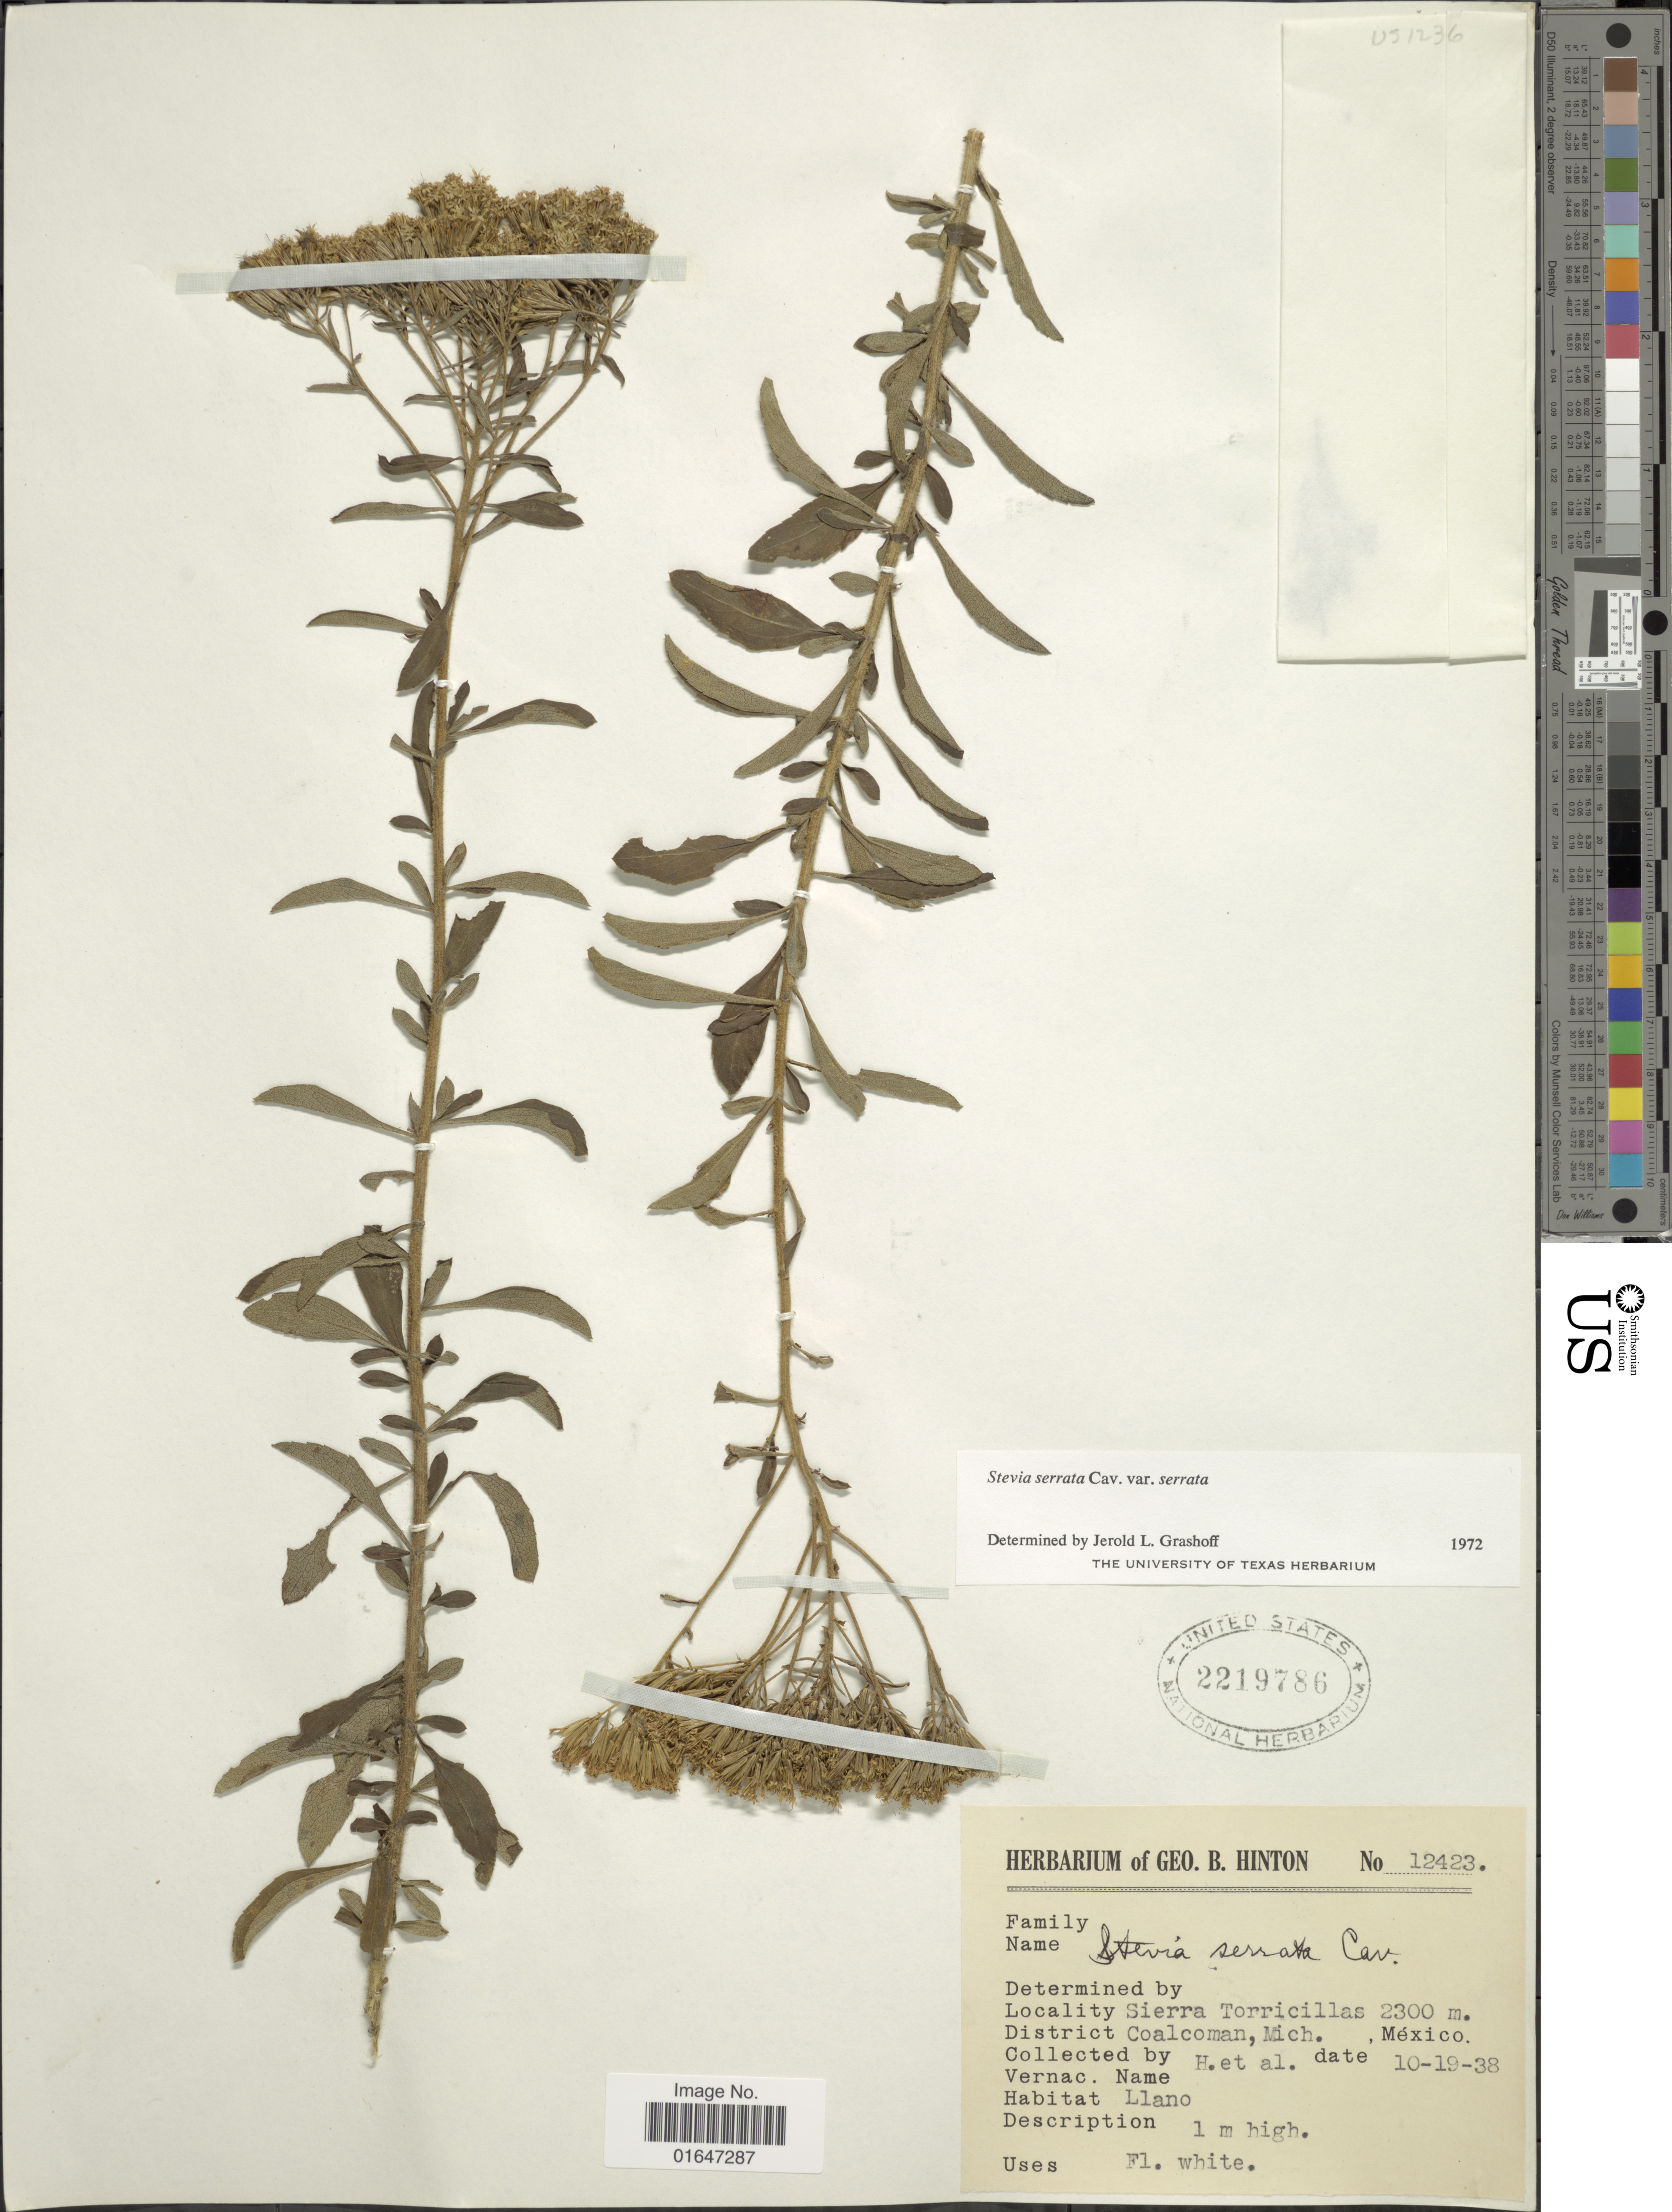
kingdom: Plantae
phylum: Tracheophyta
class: Magnoliopsida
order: Asterales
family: Asteraceae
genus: Stevia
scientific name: Stevia serrata var. serrata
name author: Cav.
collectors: G. B. Hinton & et al.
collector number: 12423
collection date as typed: Transcribed d/m/y: 19/10/38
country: Mexico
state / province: Michoacán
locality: Sierra Torricillas, Coalcoman, Mich.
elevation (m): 2300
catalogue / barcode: US 2219786